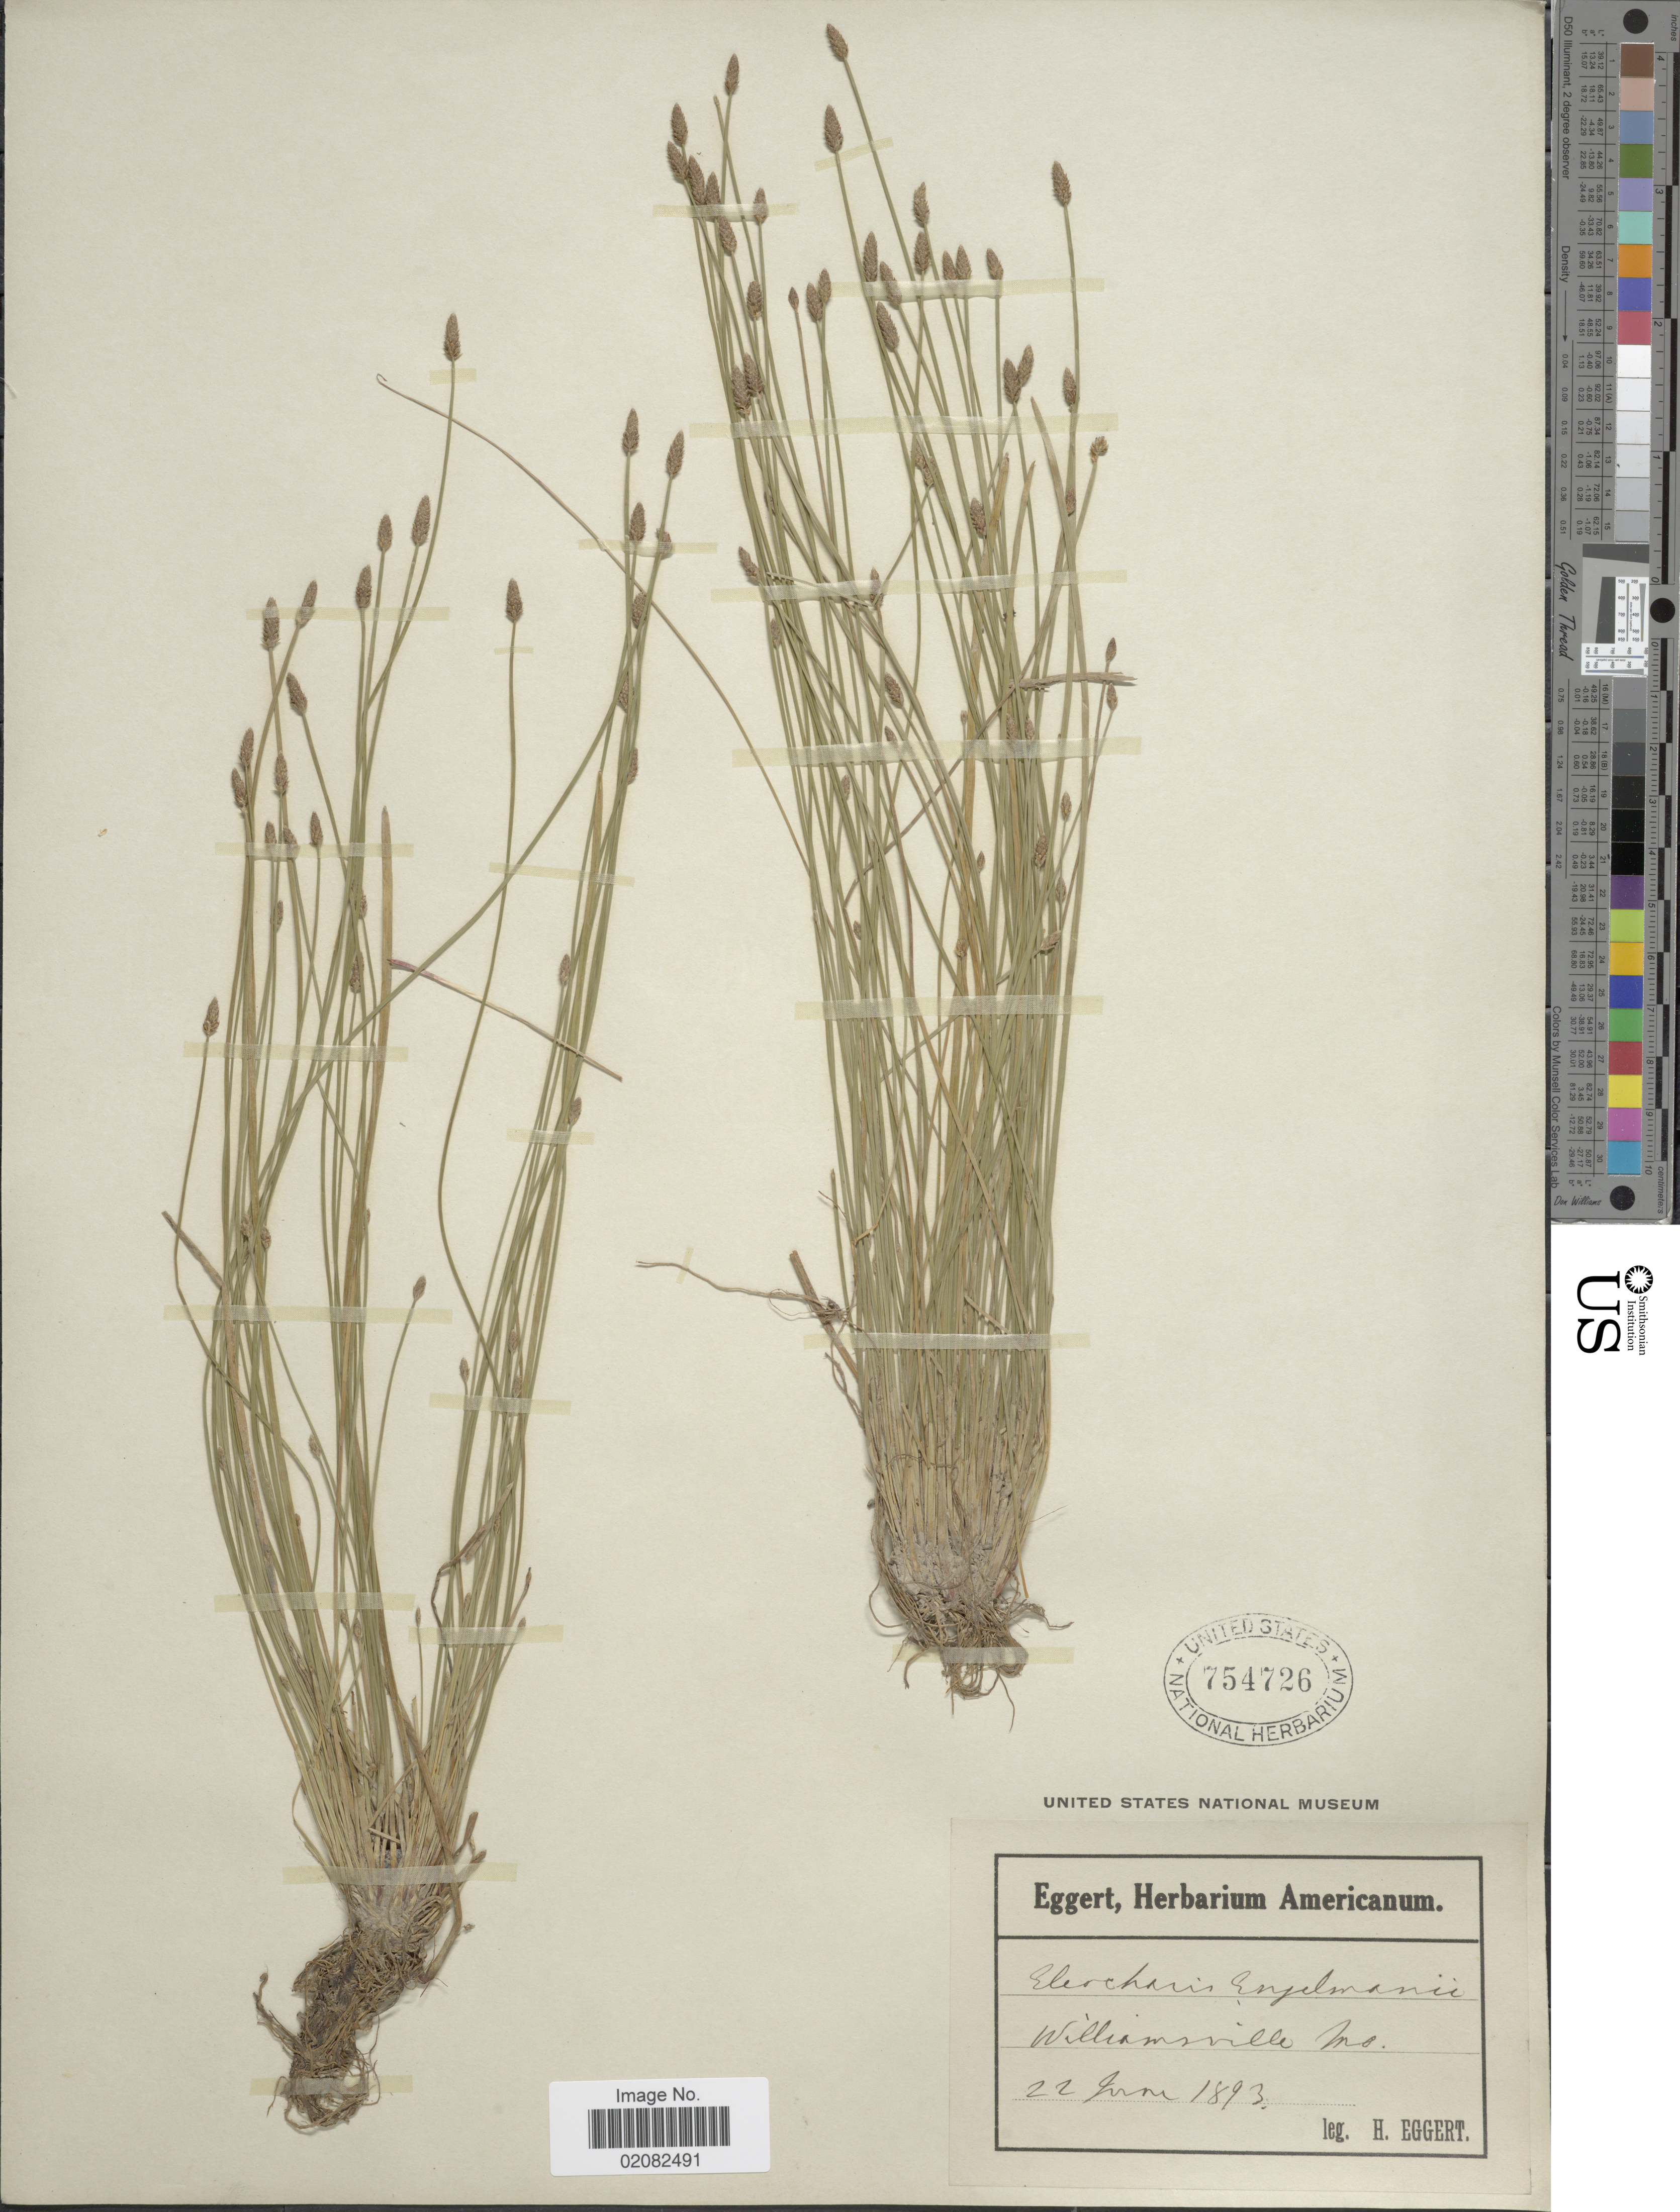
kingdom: Plantae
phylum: Tracheophyta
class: Liliopsida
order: Poales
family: Cyperaceae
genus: Eleocharis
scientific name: Eleocharis engelmannii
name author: Steud.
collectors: H. Eggert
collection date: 1893-06-22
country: United States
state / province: Missouri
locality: Williamsville, Mo.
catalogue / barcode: US 754726